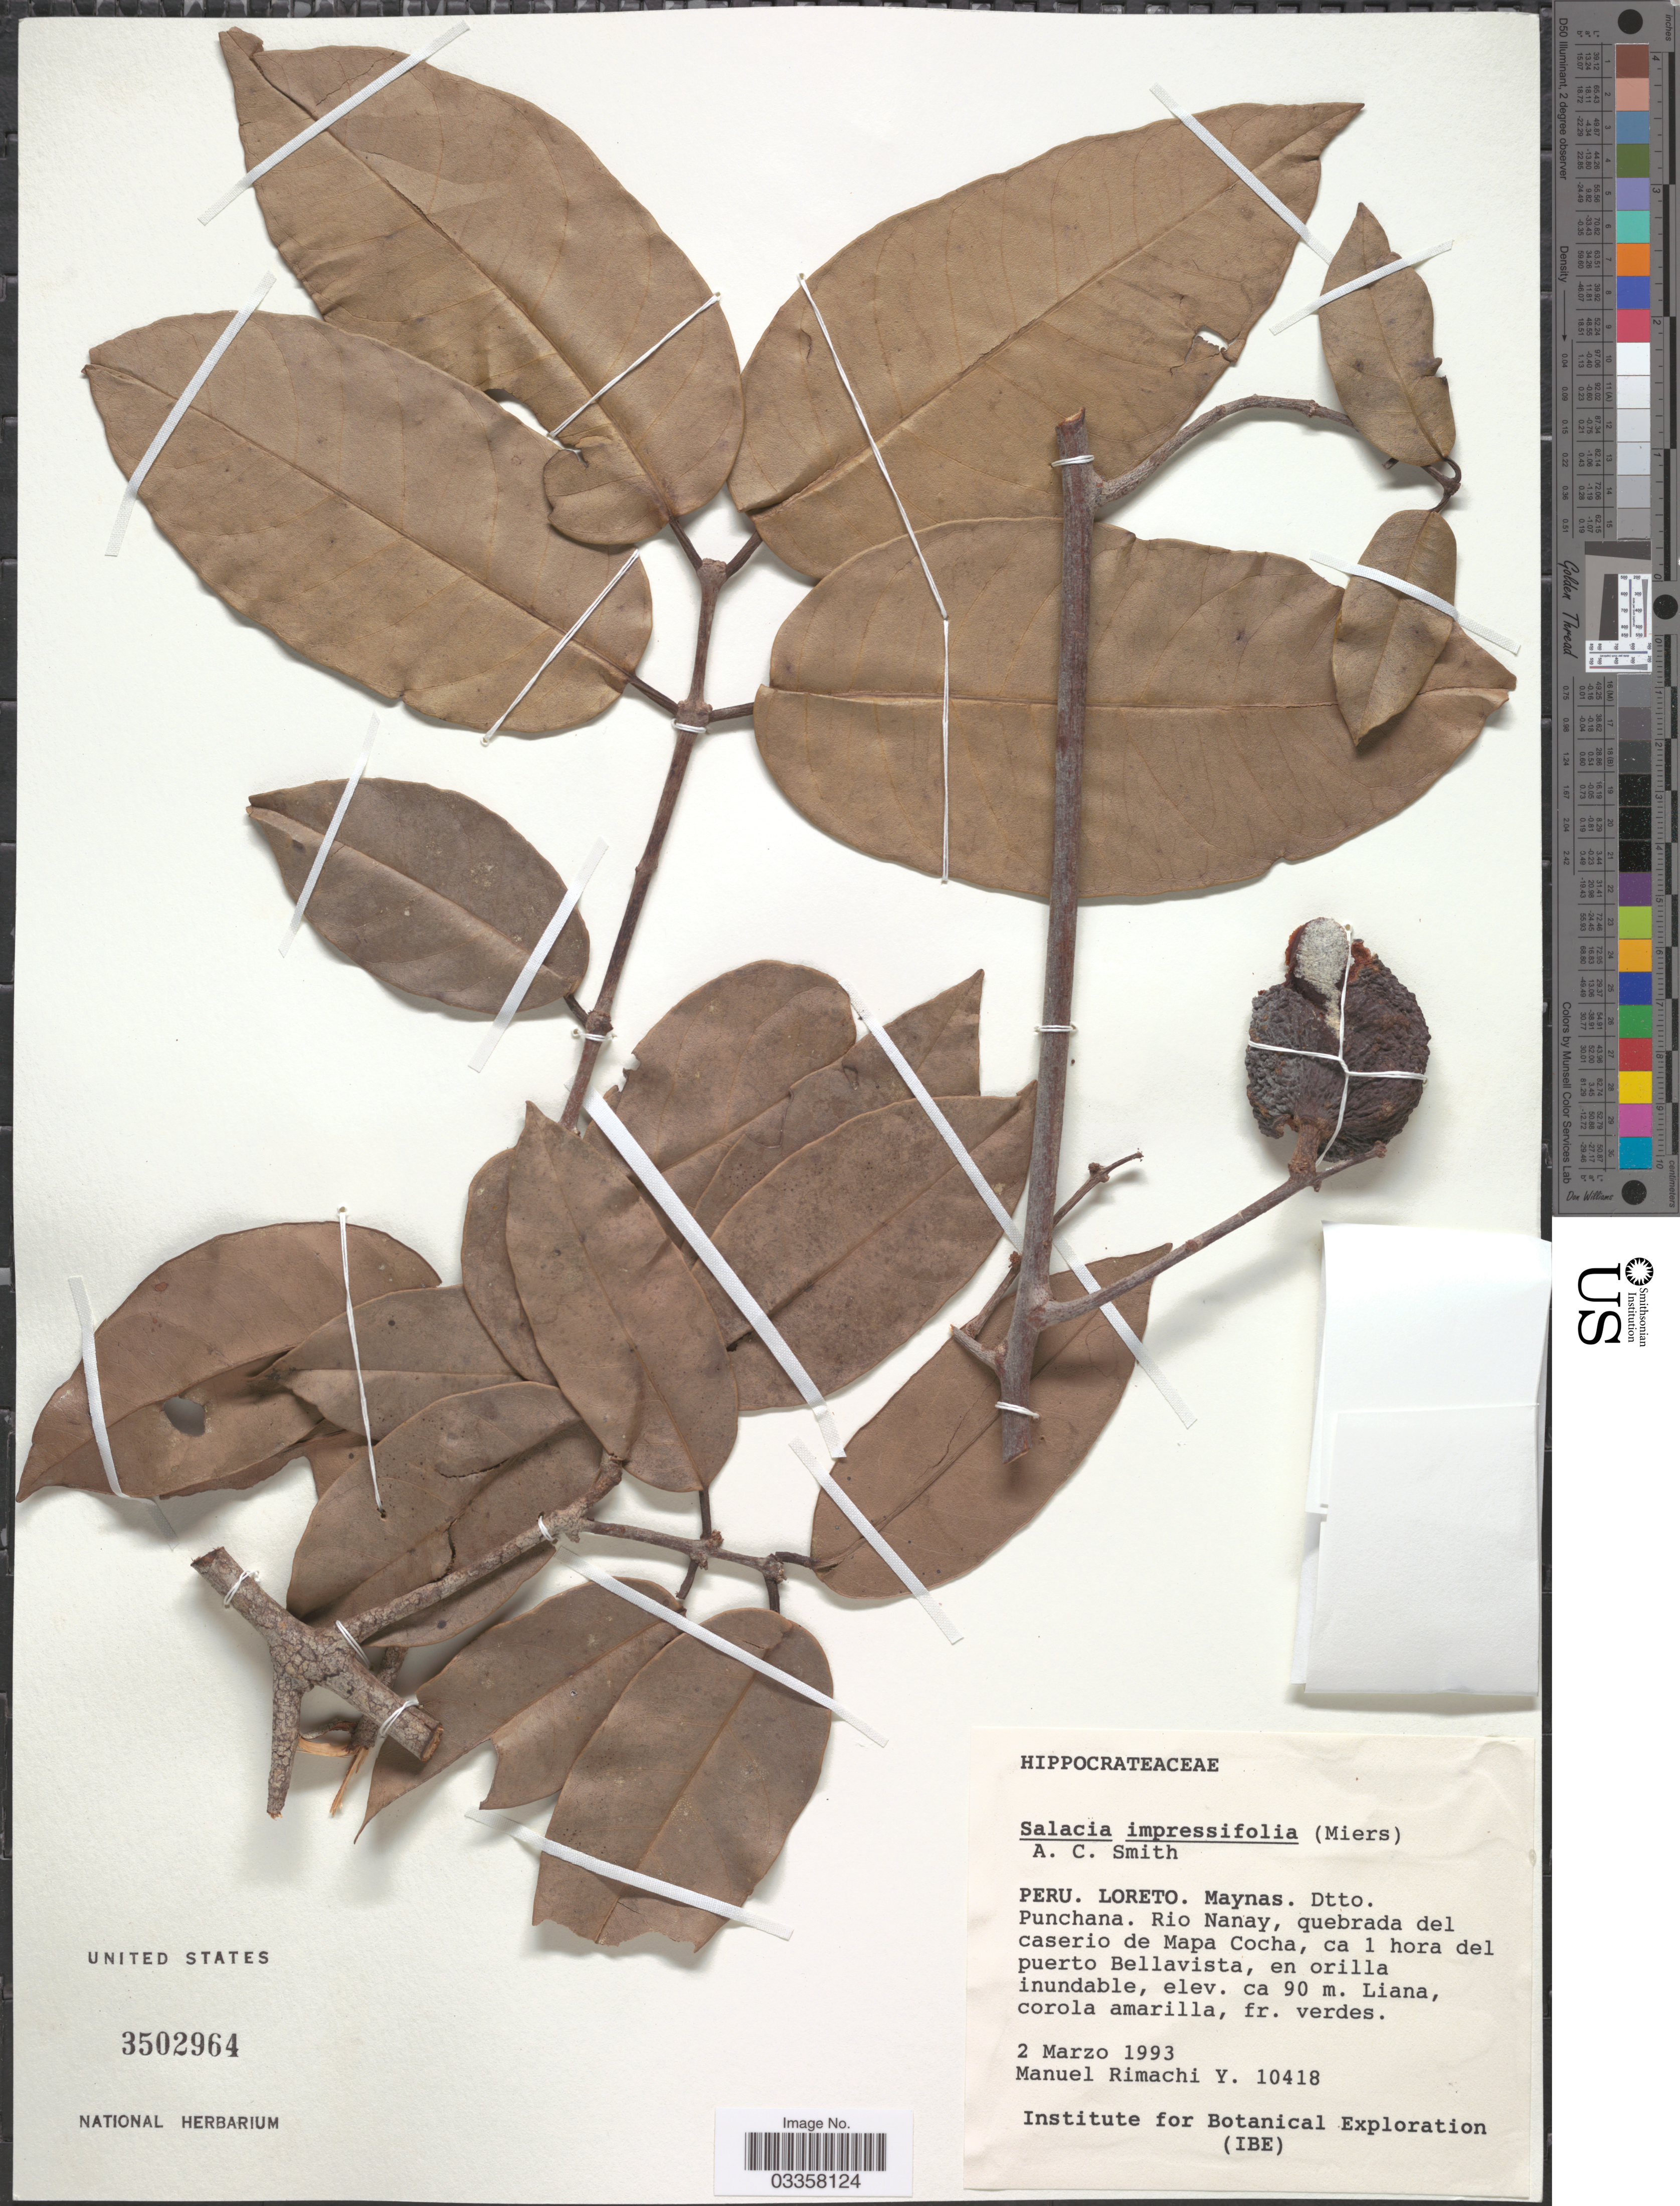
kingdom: Plantae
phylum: Tracheophyta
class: Magnoliopsida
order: Celastrales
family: Celastraceae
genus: Salacia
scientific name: Salacia impressifolia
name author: (Miers) A.C. Sm.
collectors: M. Rimachi Y.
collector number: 10418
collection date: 1993-03-02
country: Peru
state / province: Loreto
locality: Maynas. Dtto. Punchana. Rio Nanay, quebrada del caserio de Mapa Cocha, ca 1 hora del puerto Bellavista.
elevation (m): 90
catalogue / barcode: US 3502964